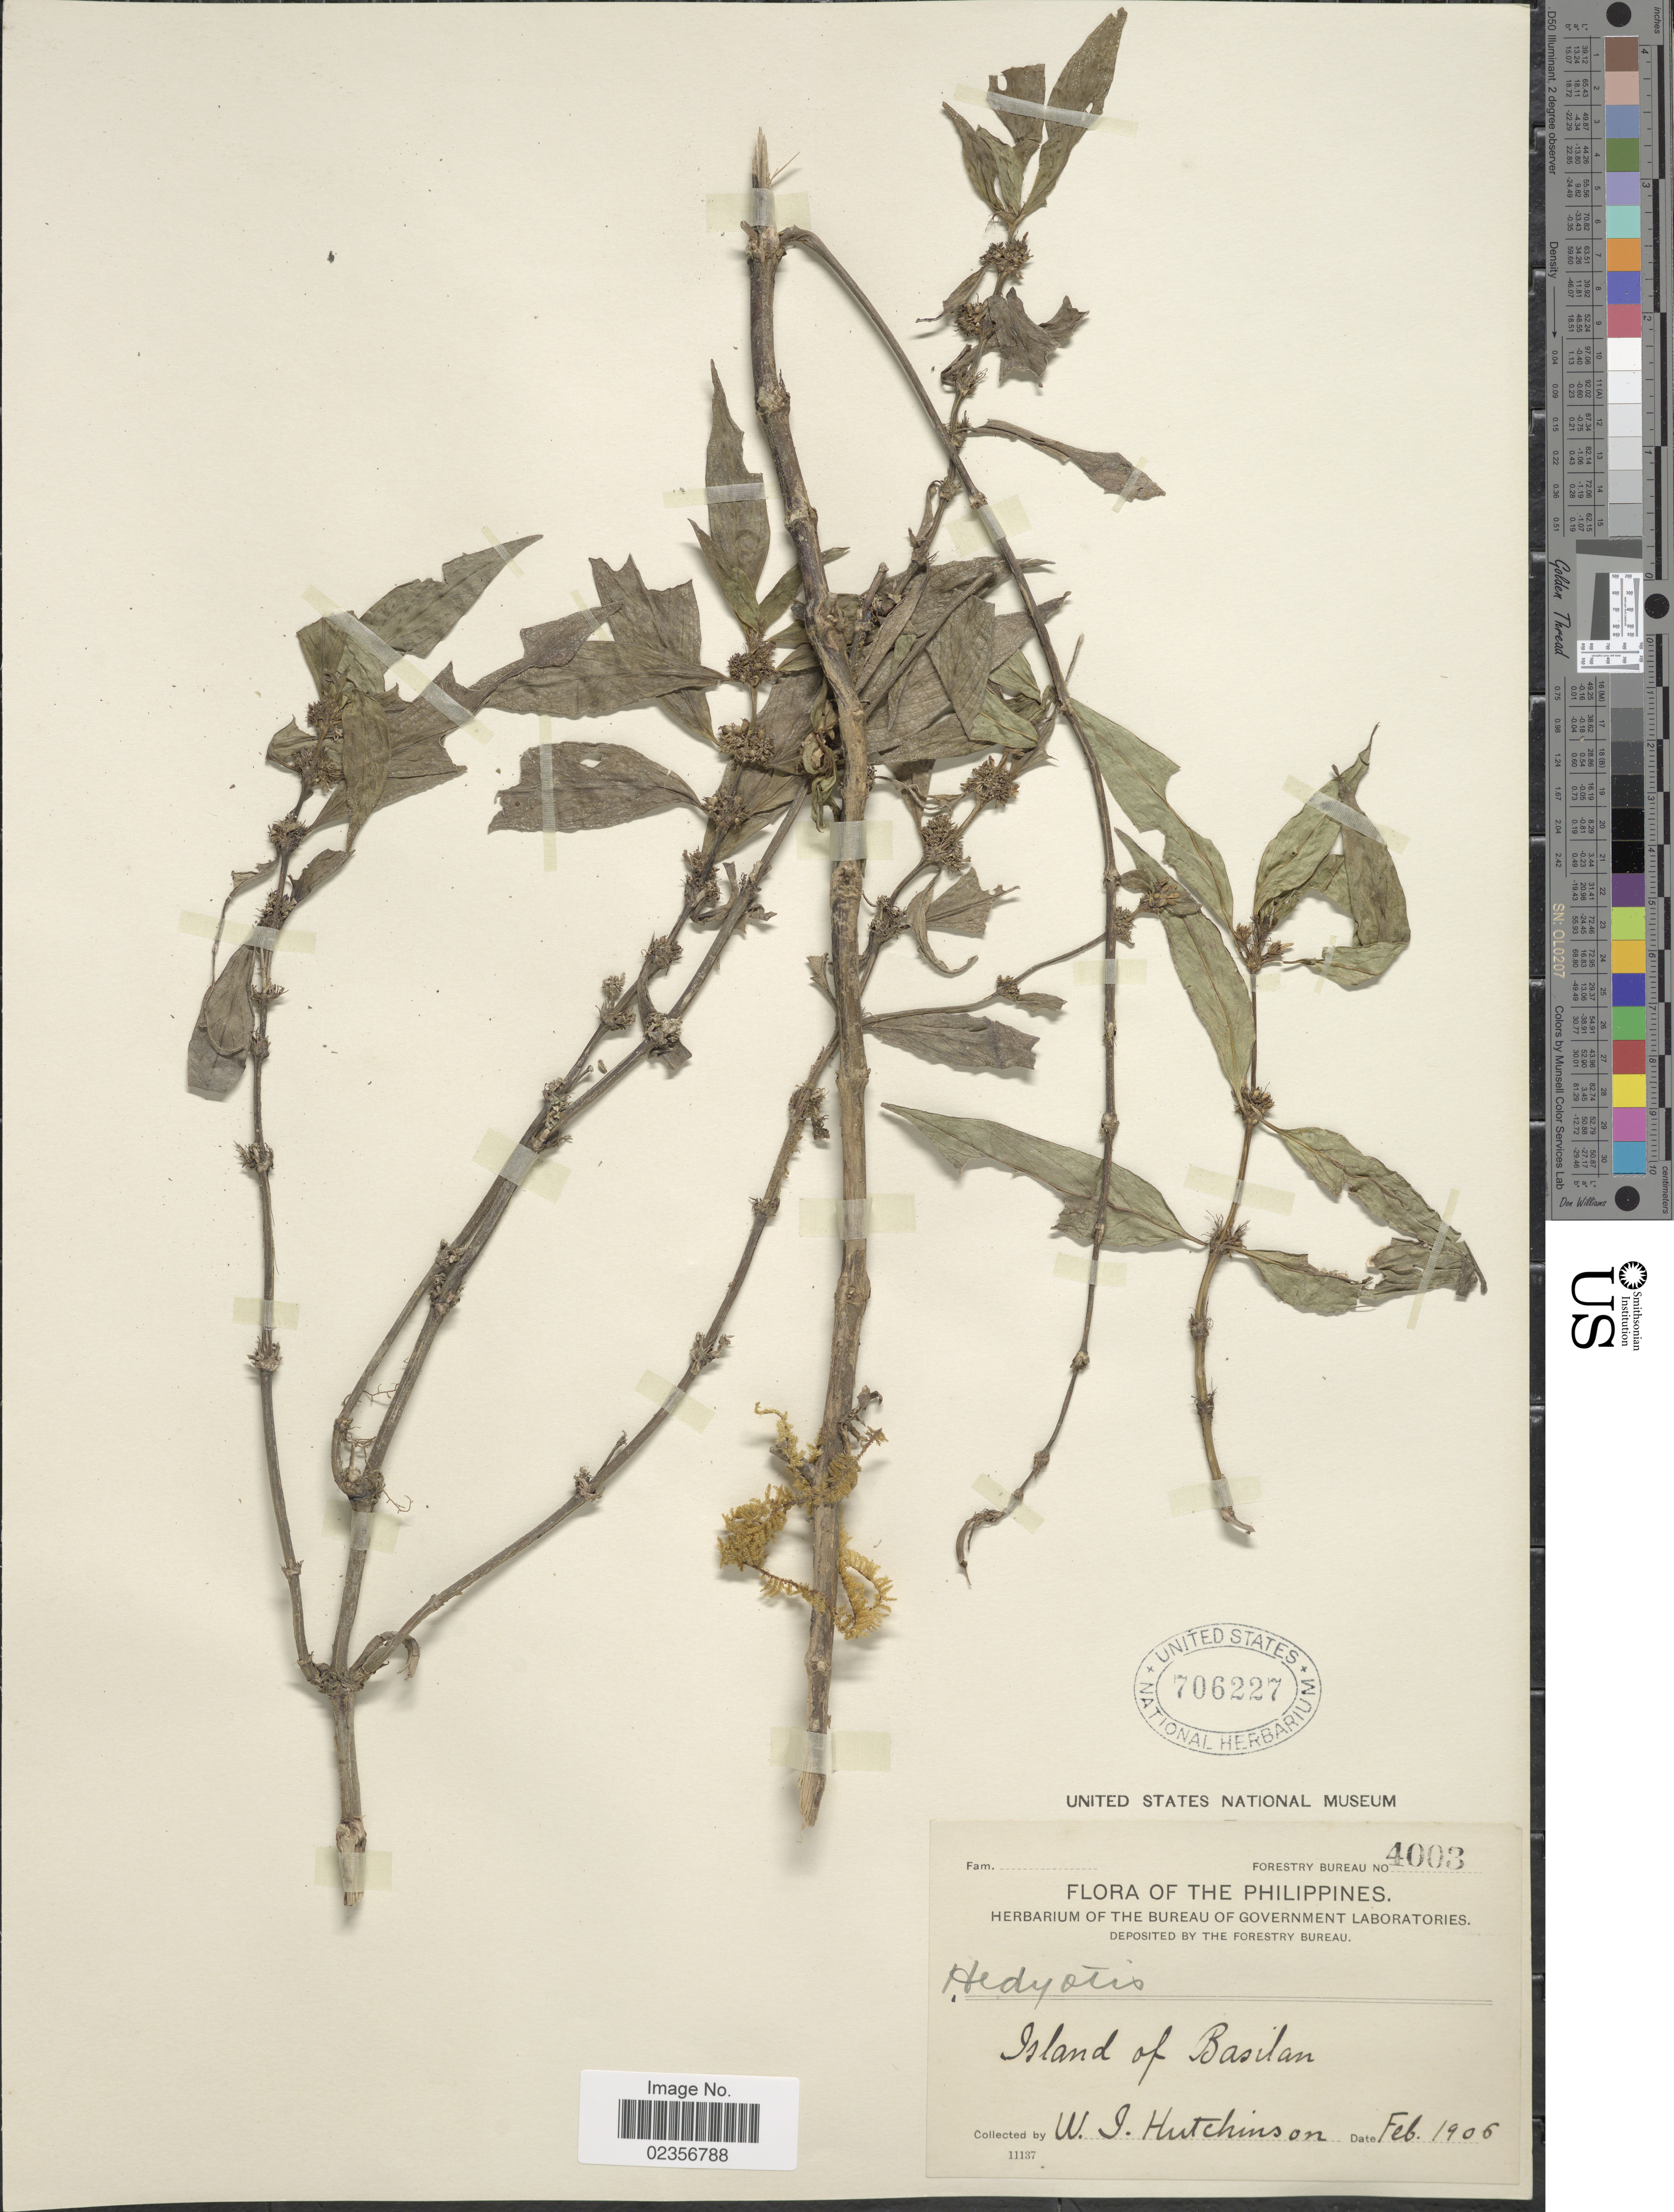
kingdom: Plantae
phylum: Tracheophyta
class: Magnoliopsida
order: Gentianales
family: Rubiaceae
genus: Hedyotis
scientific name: Hedyotis sp.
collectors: W. J. Hutchinson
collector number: Forestry Bureau 4003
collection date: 1906-02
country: Philippines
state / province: Muslim Mindanao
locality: Island of Basilan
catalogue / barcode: US 706227